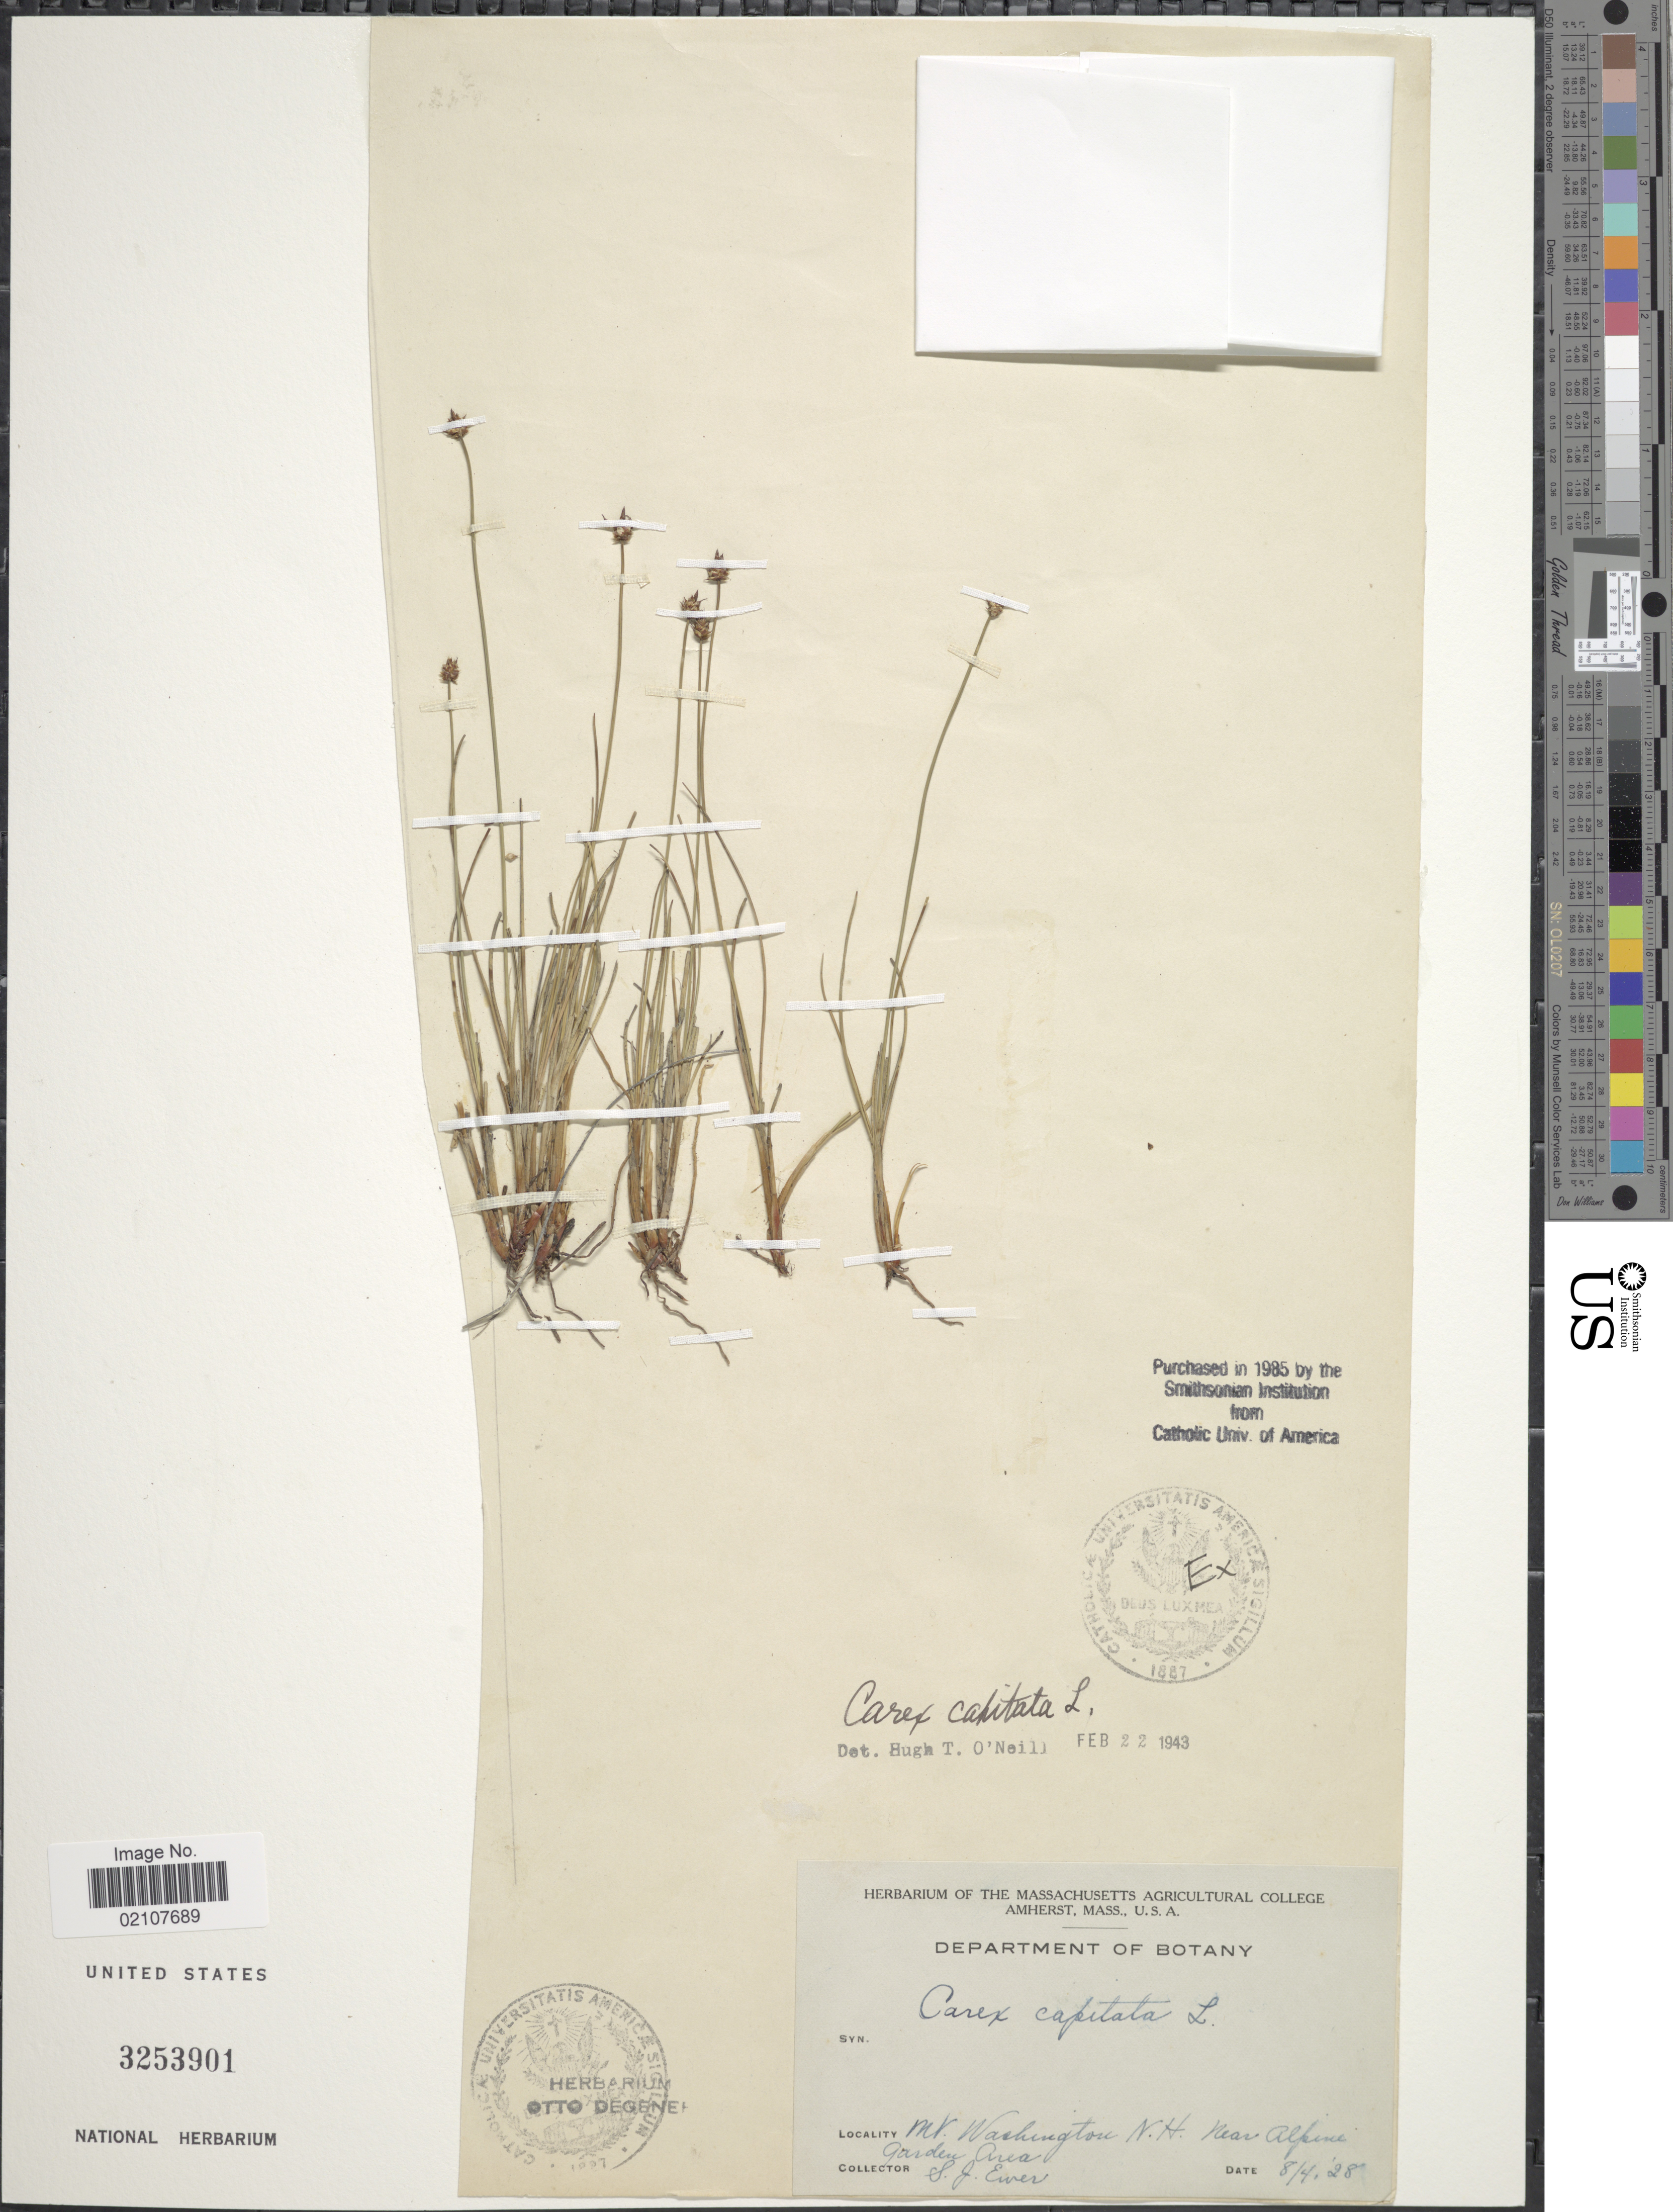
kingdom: Plantae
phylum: Tracheophyta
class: Liliopsida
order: Poales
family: Cyperaceae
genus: Carex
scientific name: Carex capitata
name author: L.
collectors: S. Ewer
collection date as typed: Transcribed d/m/y: 4/8/28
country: United States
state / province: New Hampshire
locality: Mt. Washington N.H. Near Alpine Garden Area.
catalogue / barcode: US 3253901